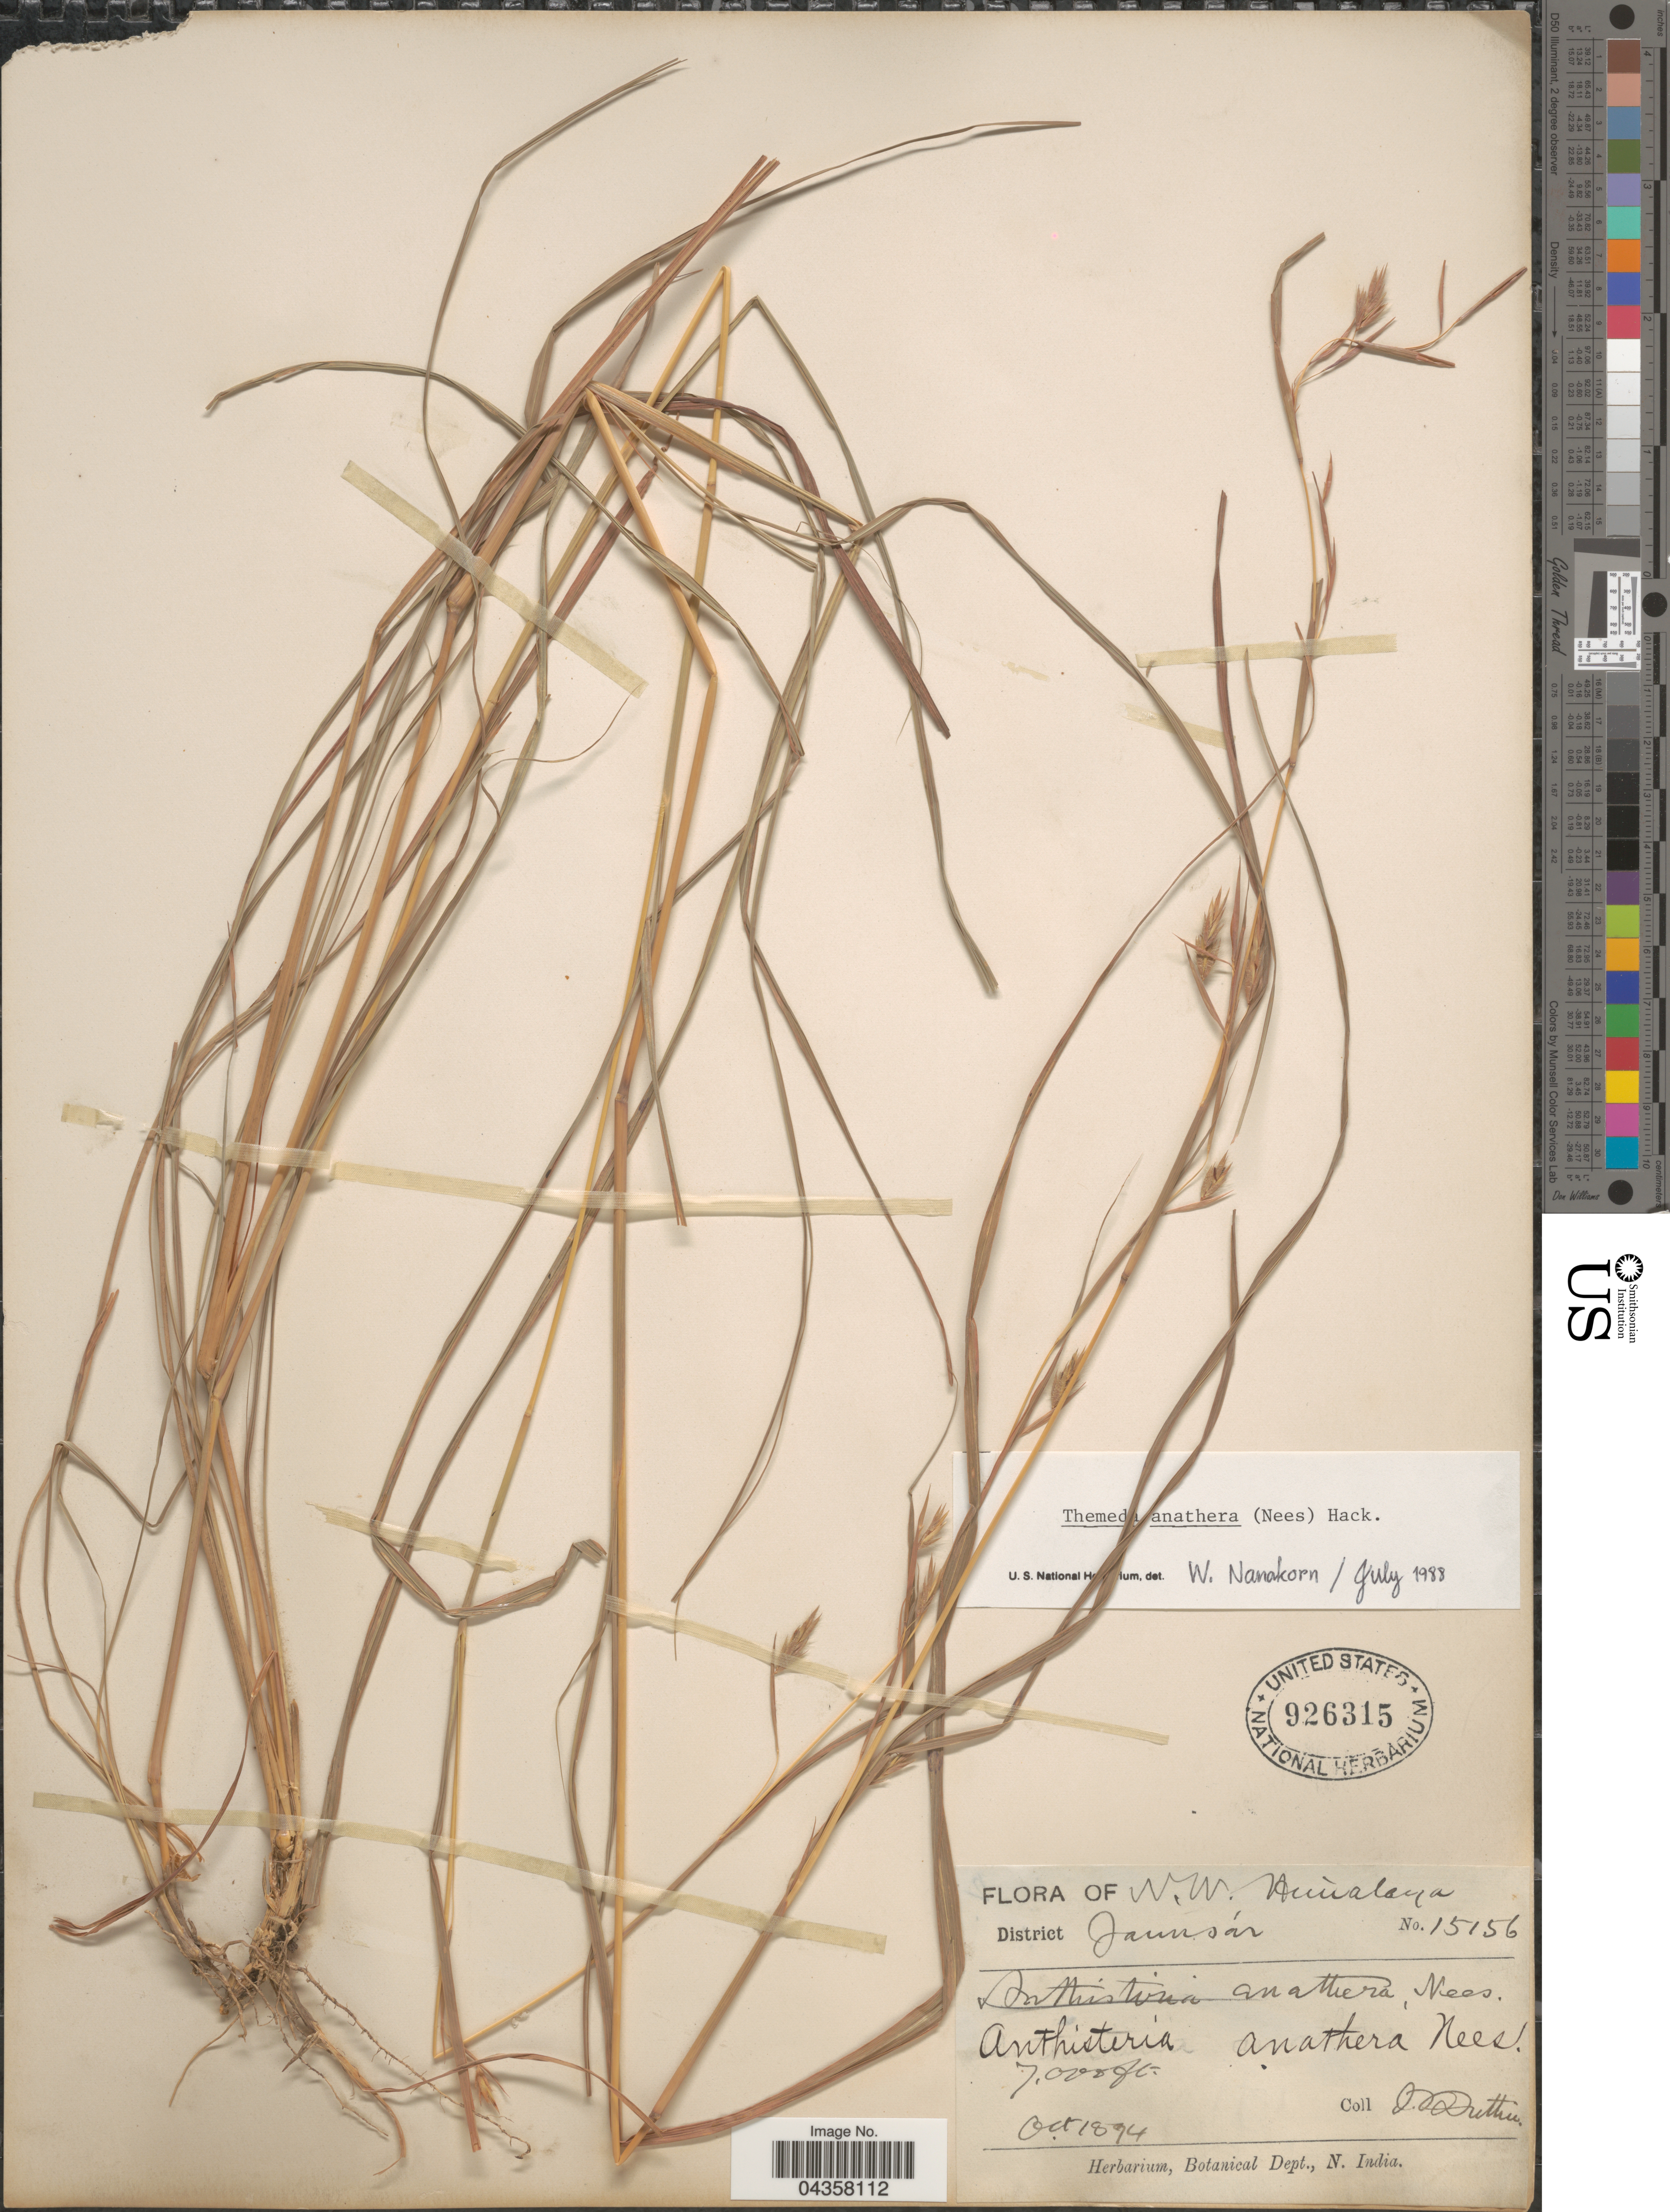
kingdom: Plantae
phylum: Tracheophyta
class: Liliopsida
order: Poales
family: Poaceae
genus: Themeda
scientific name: Themeda anathera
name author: (Nees) Hack.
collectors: J. F. Duthie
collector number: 15156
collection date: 1874-10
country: India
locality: N.W. Himalaya. District Jaunsár.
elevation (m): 2134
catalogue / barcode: US 926315